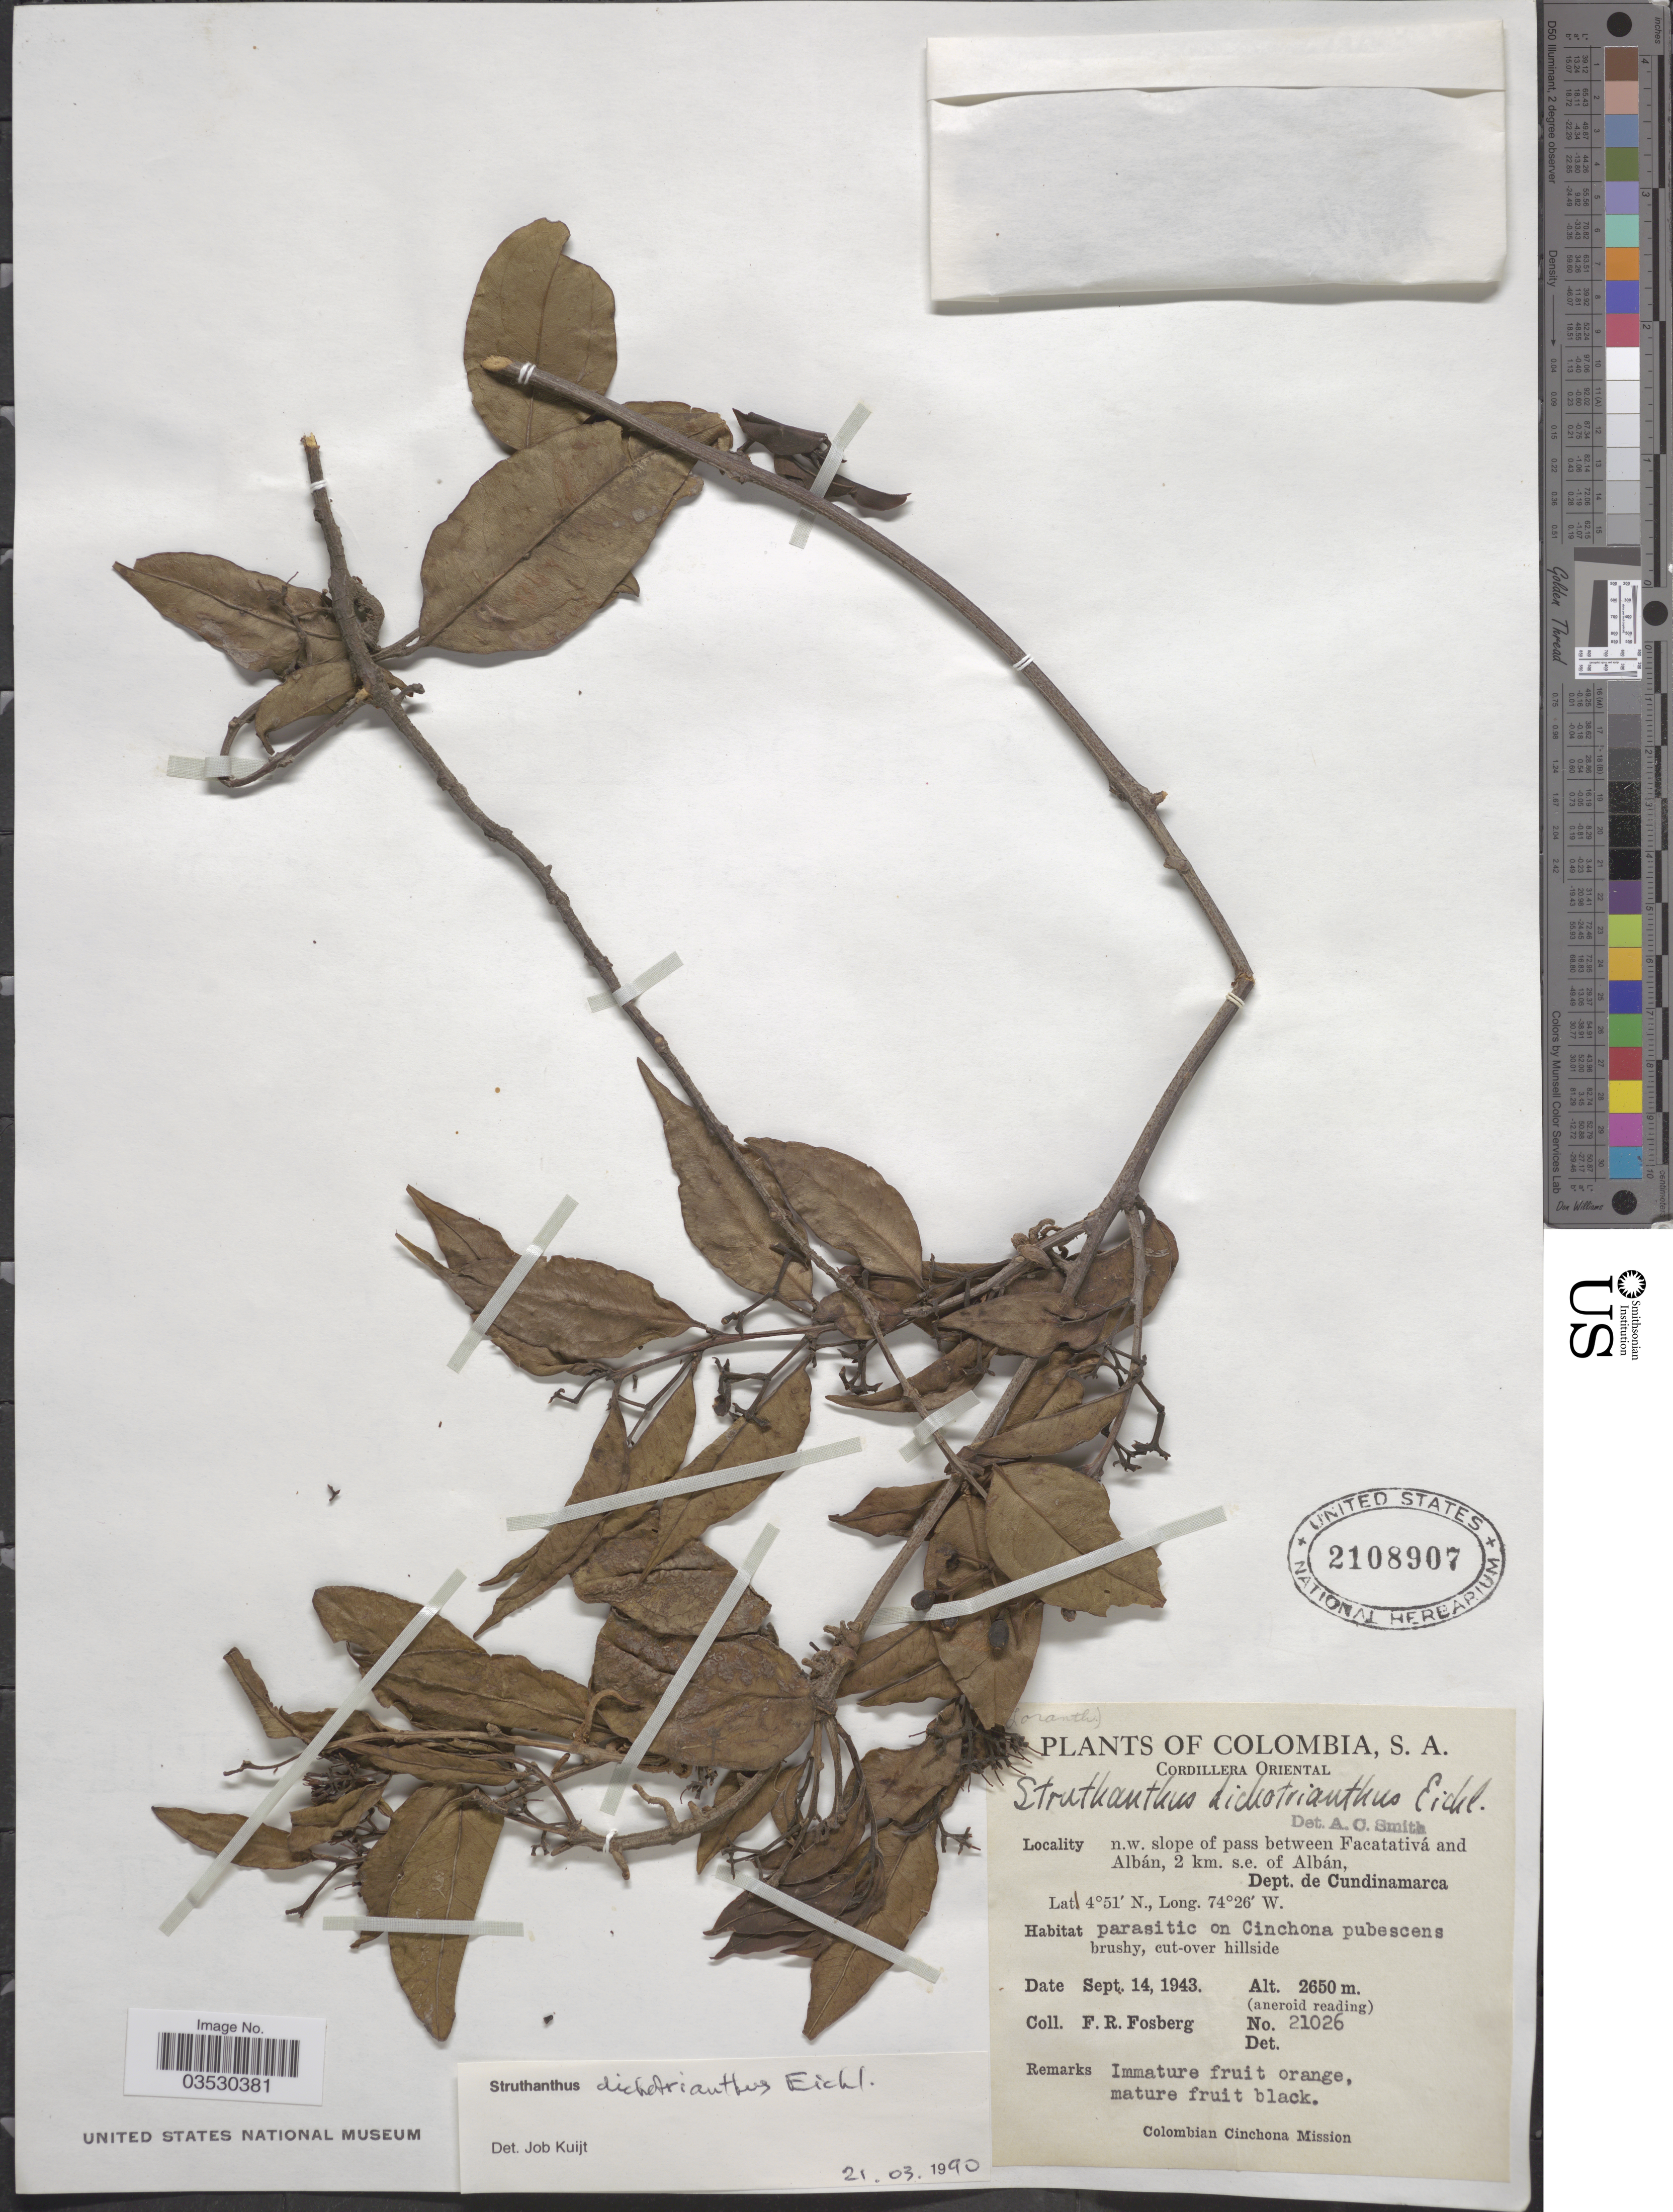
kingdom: Plantae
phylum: Tracheophyta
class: Magnoliopsida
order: Santalales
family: Loranthaceae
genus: Struthanthus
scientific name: Struthanthus dichotrianthus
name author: Eichler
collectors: F. R. Fosberg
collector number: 21026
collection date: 1943-09-14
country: Colombia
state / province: Cundinamarca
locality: Cordillera Oriental, n.w.slope of pass between Facatativá and Albán, 2 km. s.e. of Albán, Dept. de Cundinamarca.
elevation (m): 2650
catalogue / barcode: US 2108907